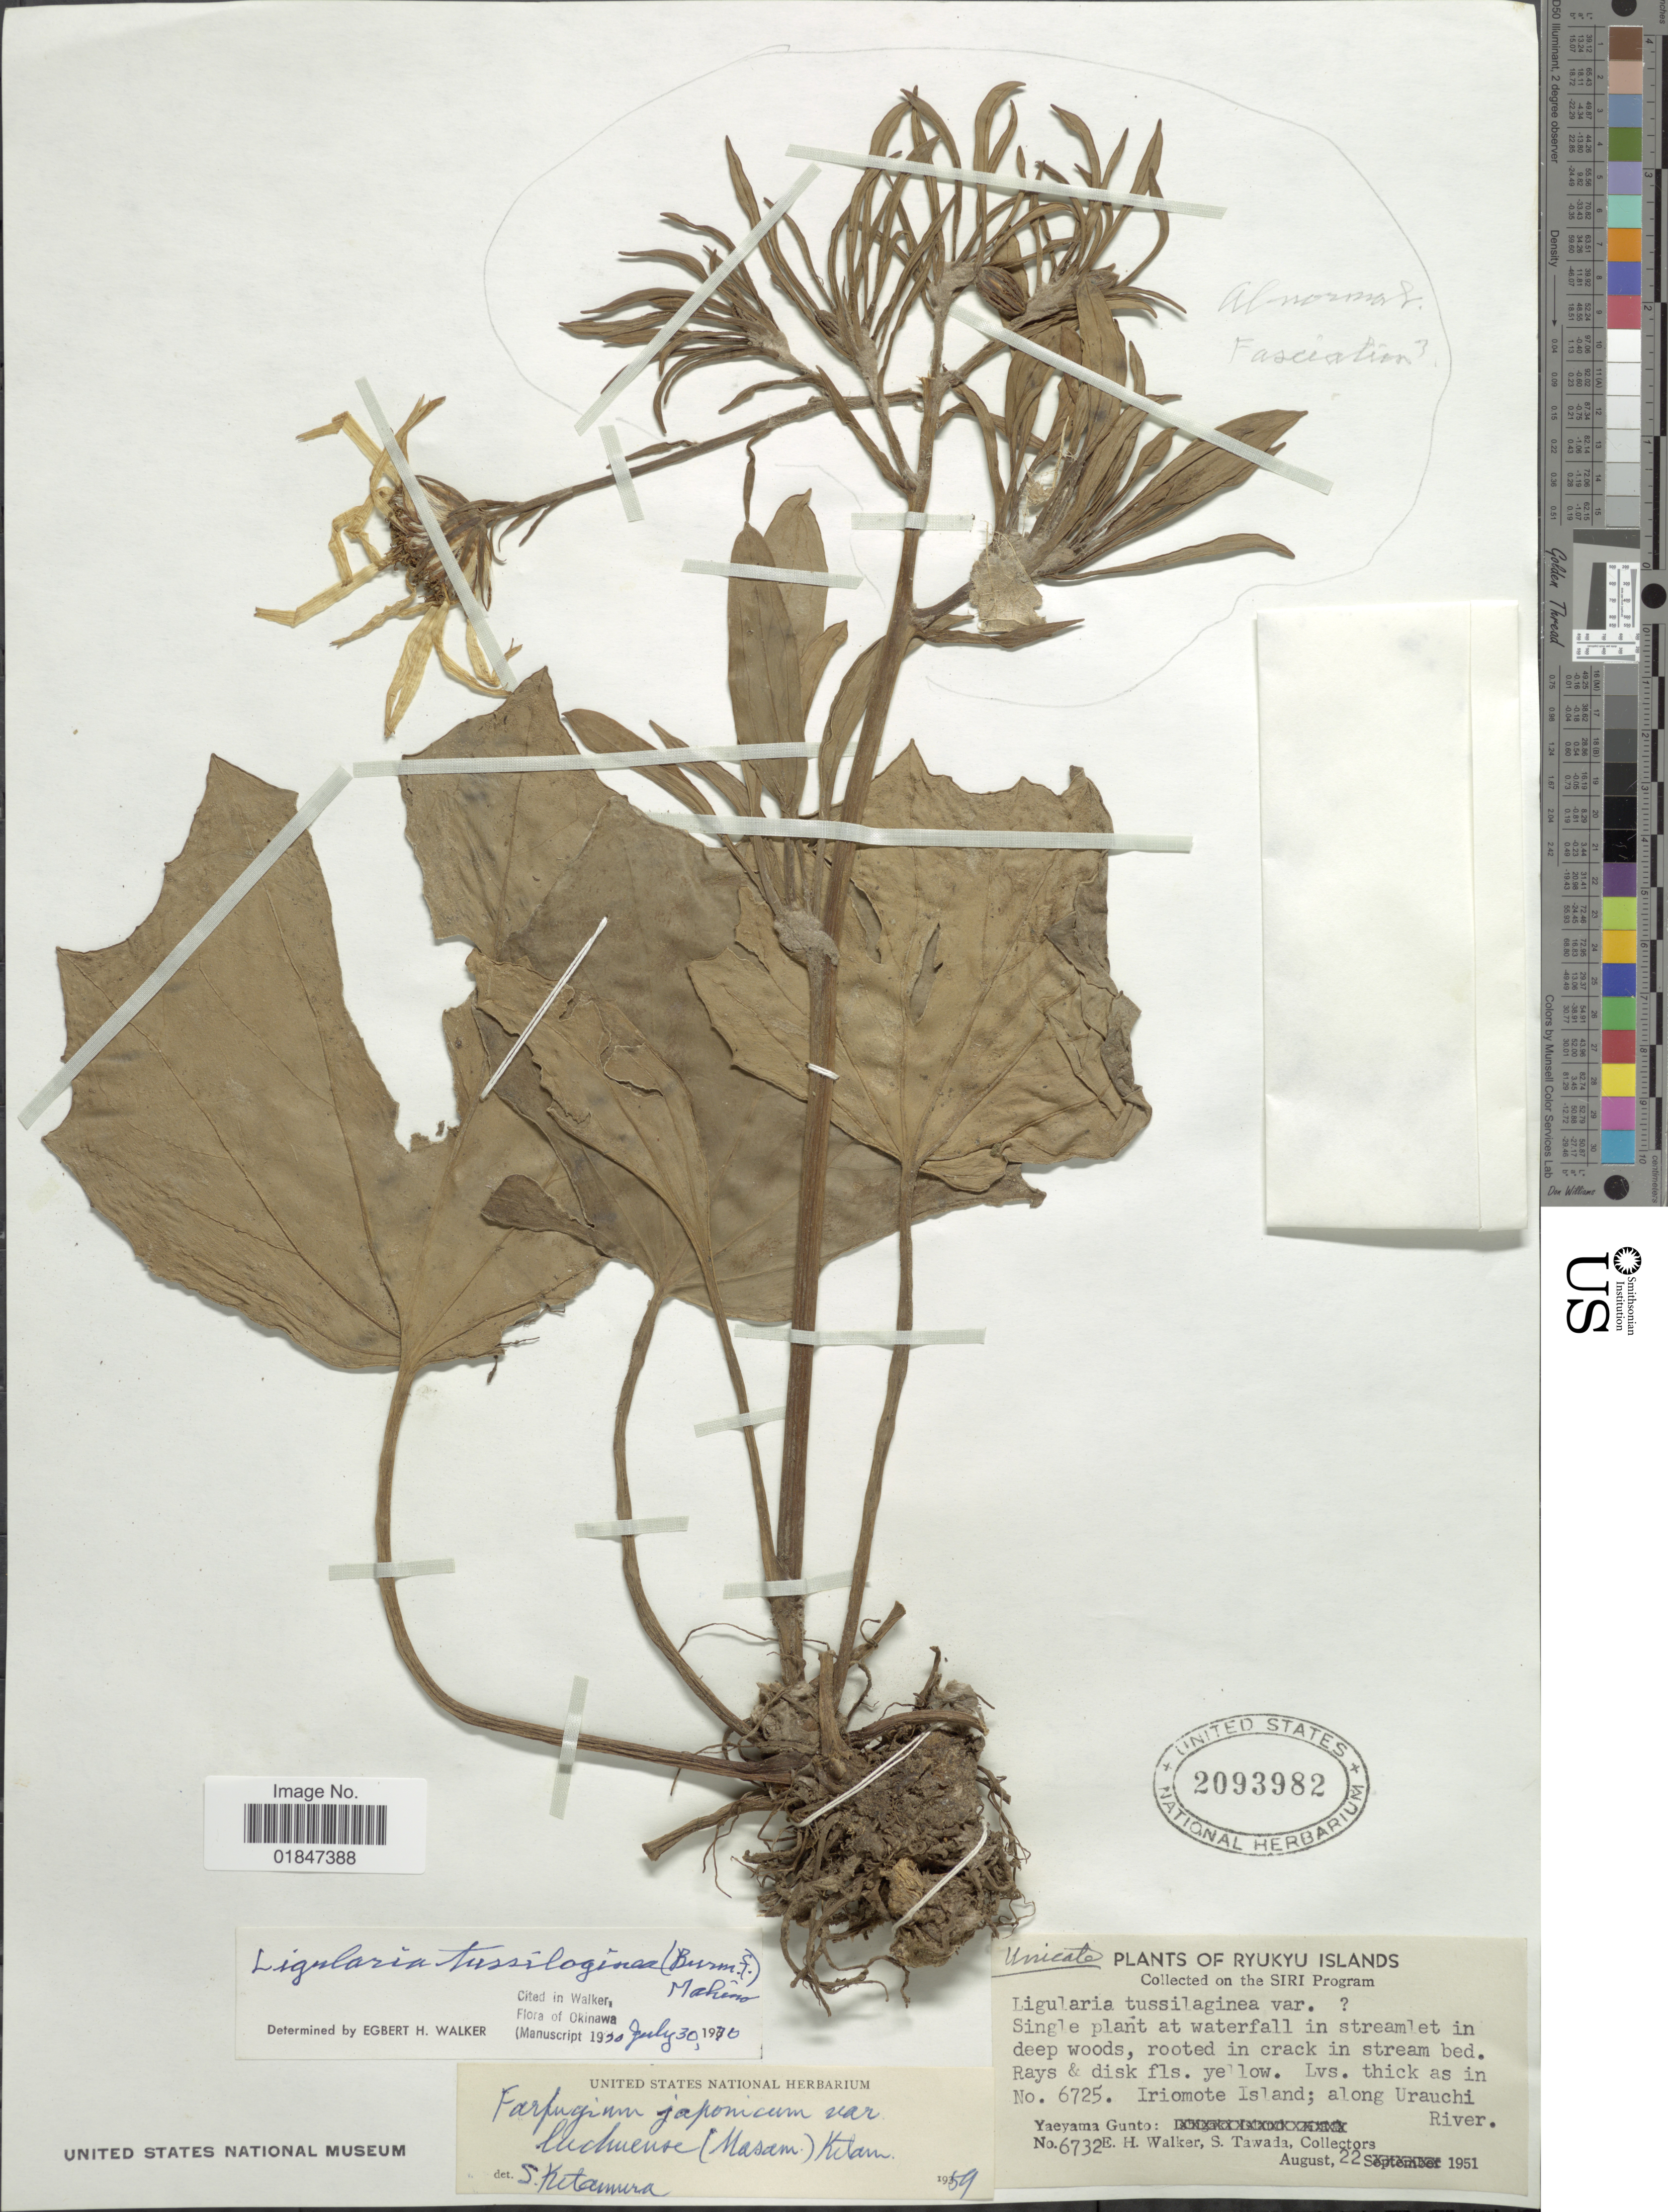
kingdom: Plantae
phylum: Tracheophyta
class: Magnoliopsida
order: Asterales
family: Asteraceae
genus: Farfugium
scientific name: Farfugium japonicum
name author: (L.) Kitam.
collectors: E. H. Walker & S. Tawada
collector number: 6732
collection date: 1951-08-22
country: Japan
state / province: Okinawa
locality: Ryukyu Islands, Iriomote Island; along Urauchi River, Yaeyama Gunto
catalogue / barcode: US 2093982